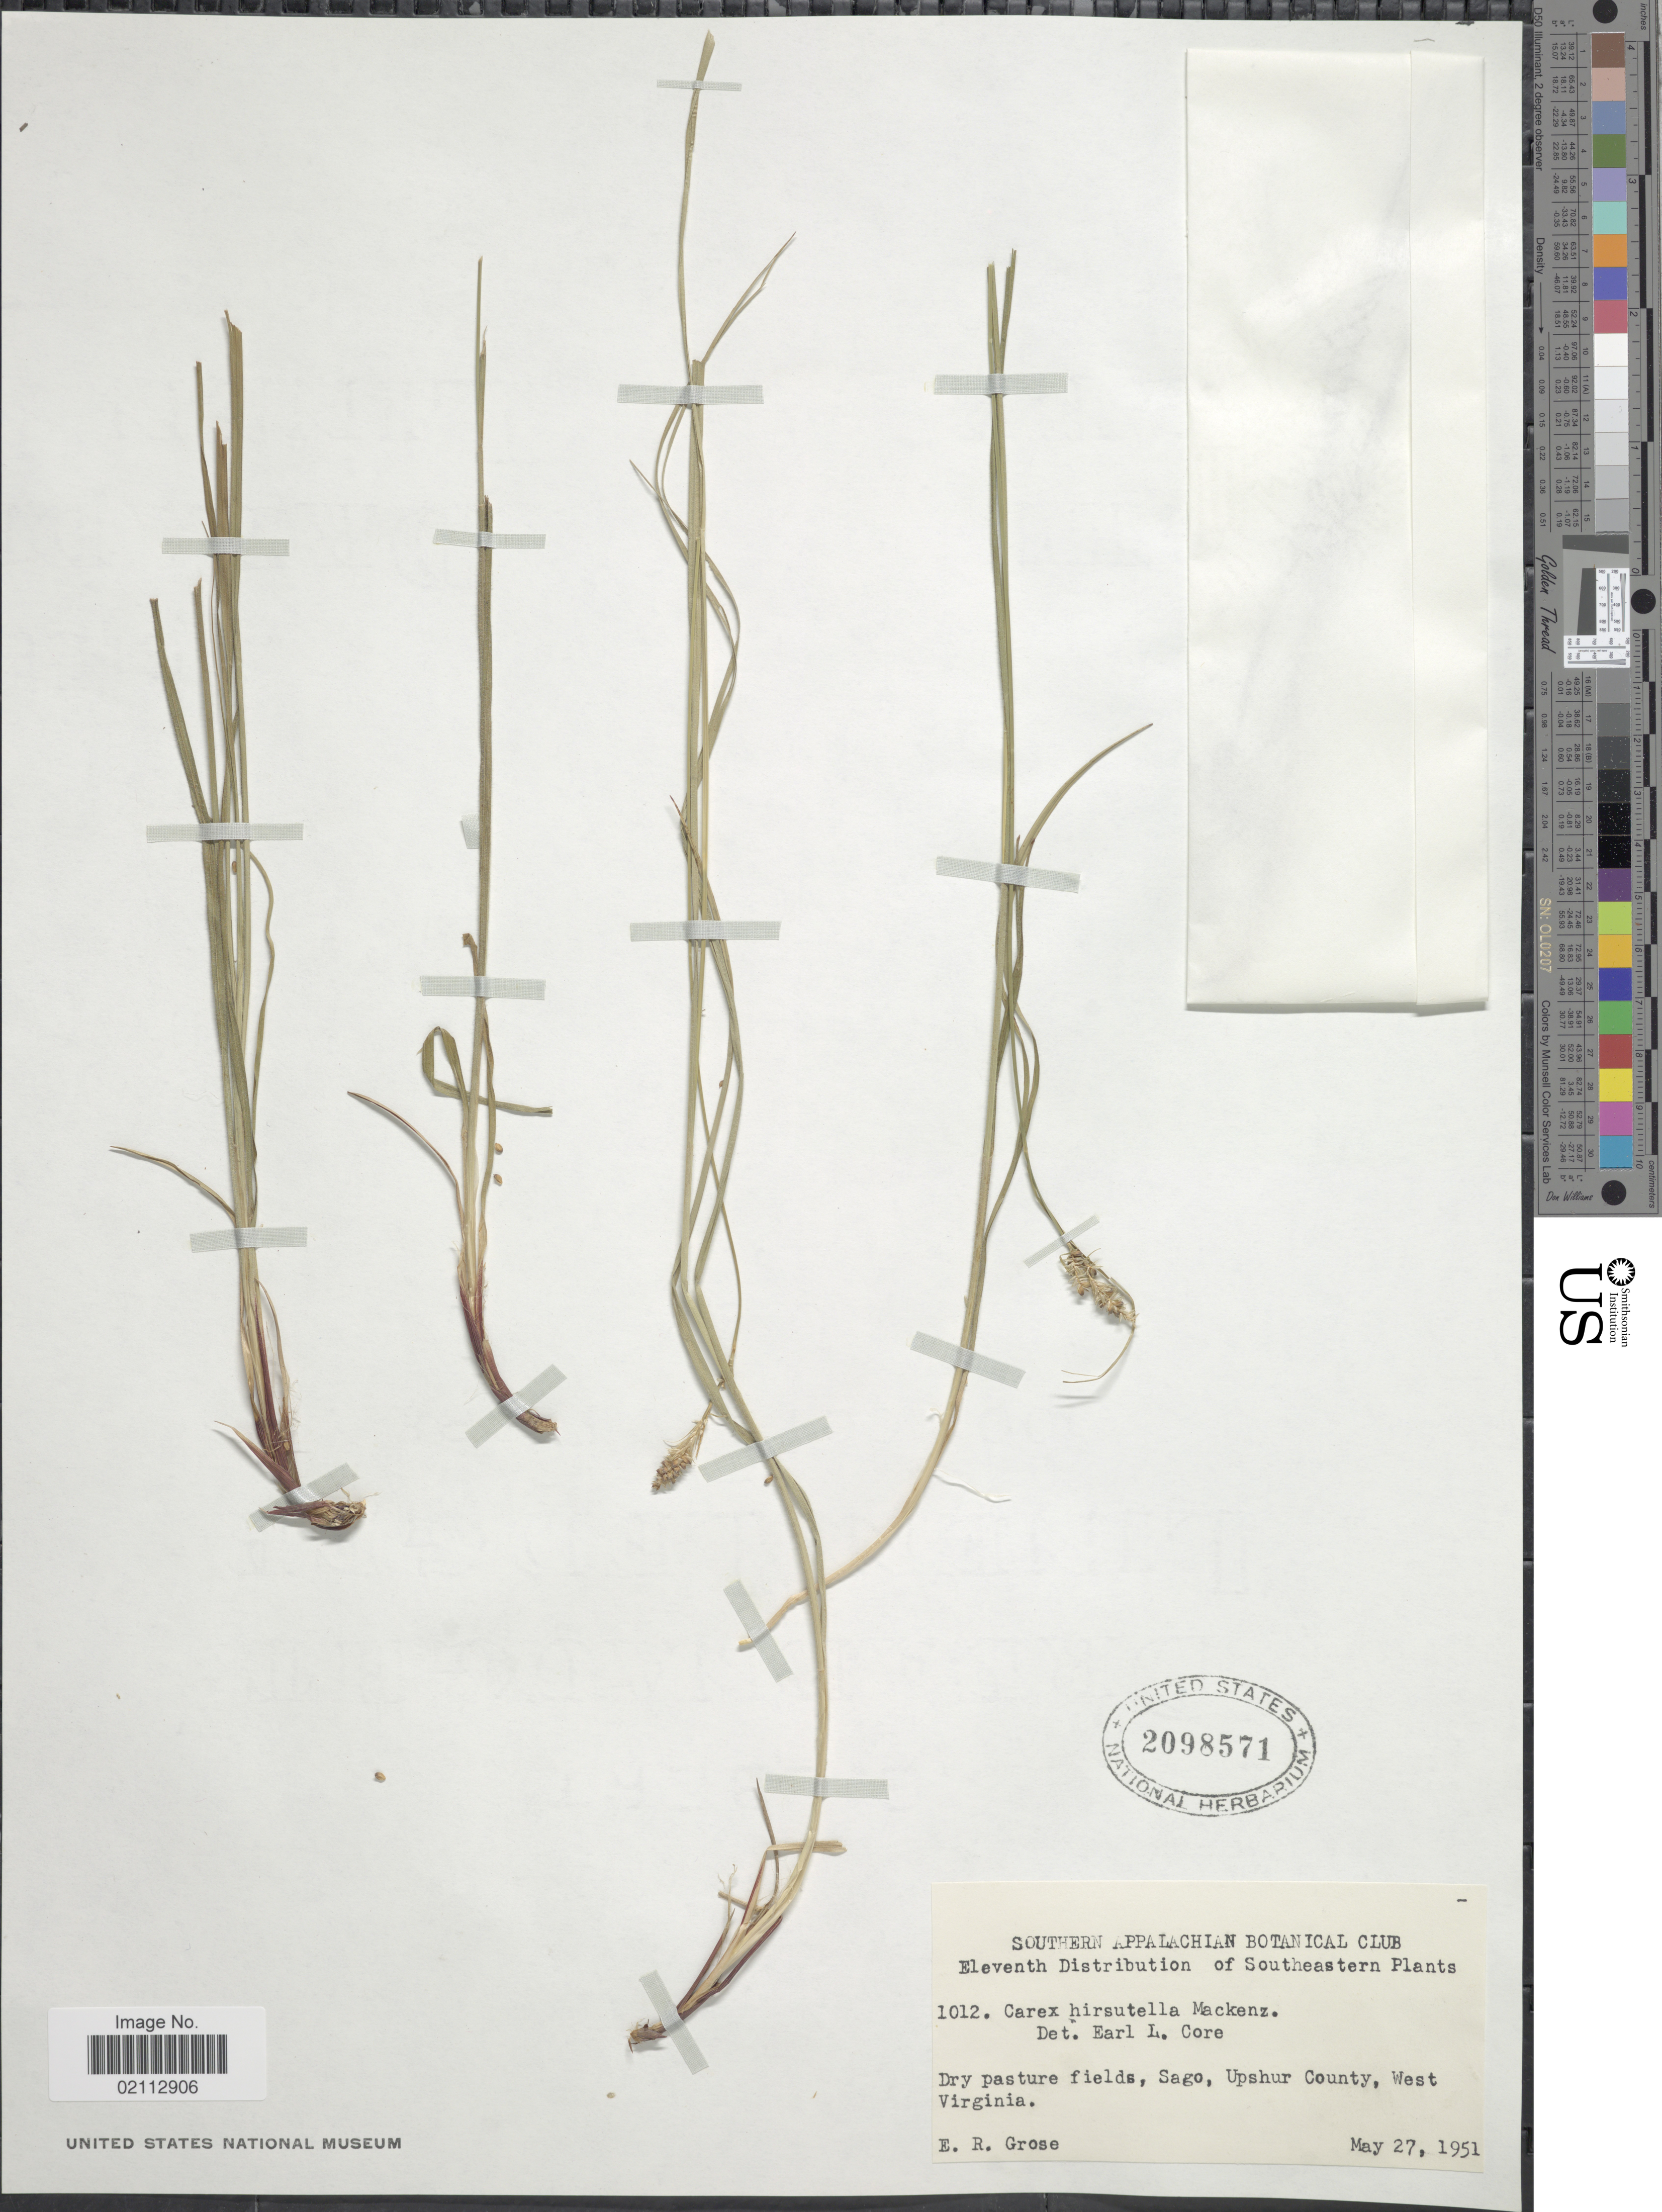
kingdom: Plantae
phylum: Tracheophyta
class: Liliopsida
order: Poales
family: Cyperaceae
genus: Carex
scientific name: Carex hirsutella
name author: Mack.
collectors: E. Grose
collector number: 1012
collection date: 1951-05-27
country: United States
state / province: West Virginia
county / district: Upshur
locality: Southern. Dry pasture fields, Sago. Upshur County, Southeastern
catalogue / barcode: US 2098571